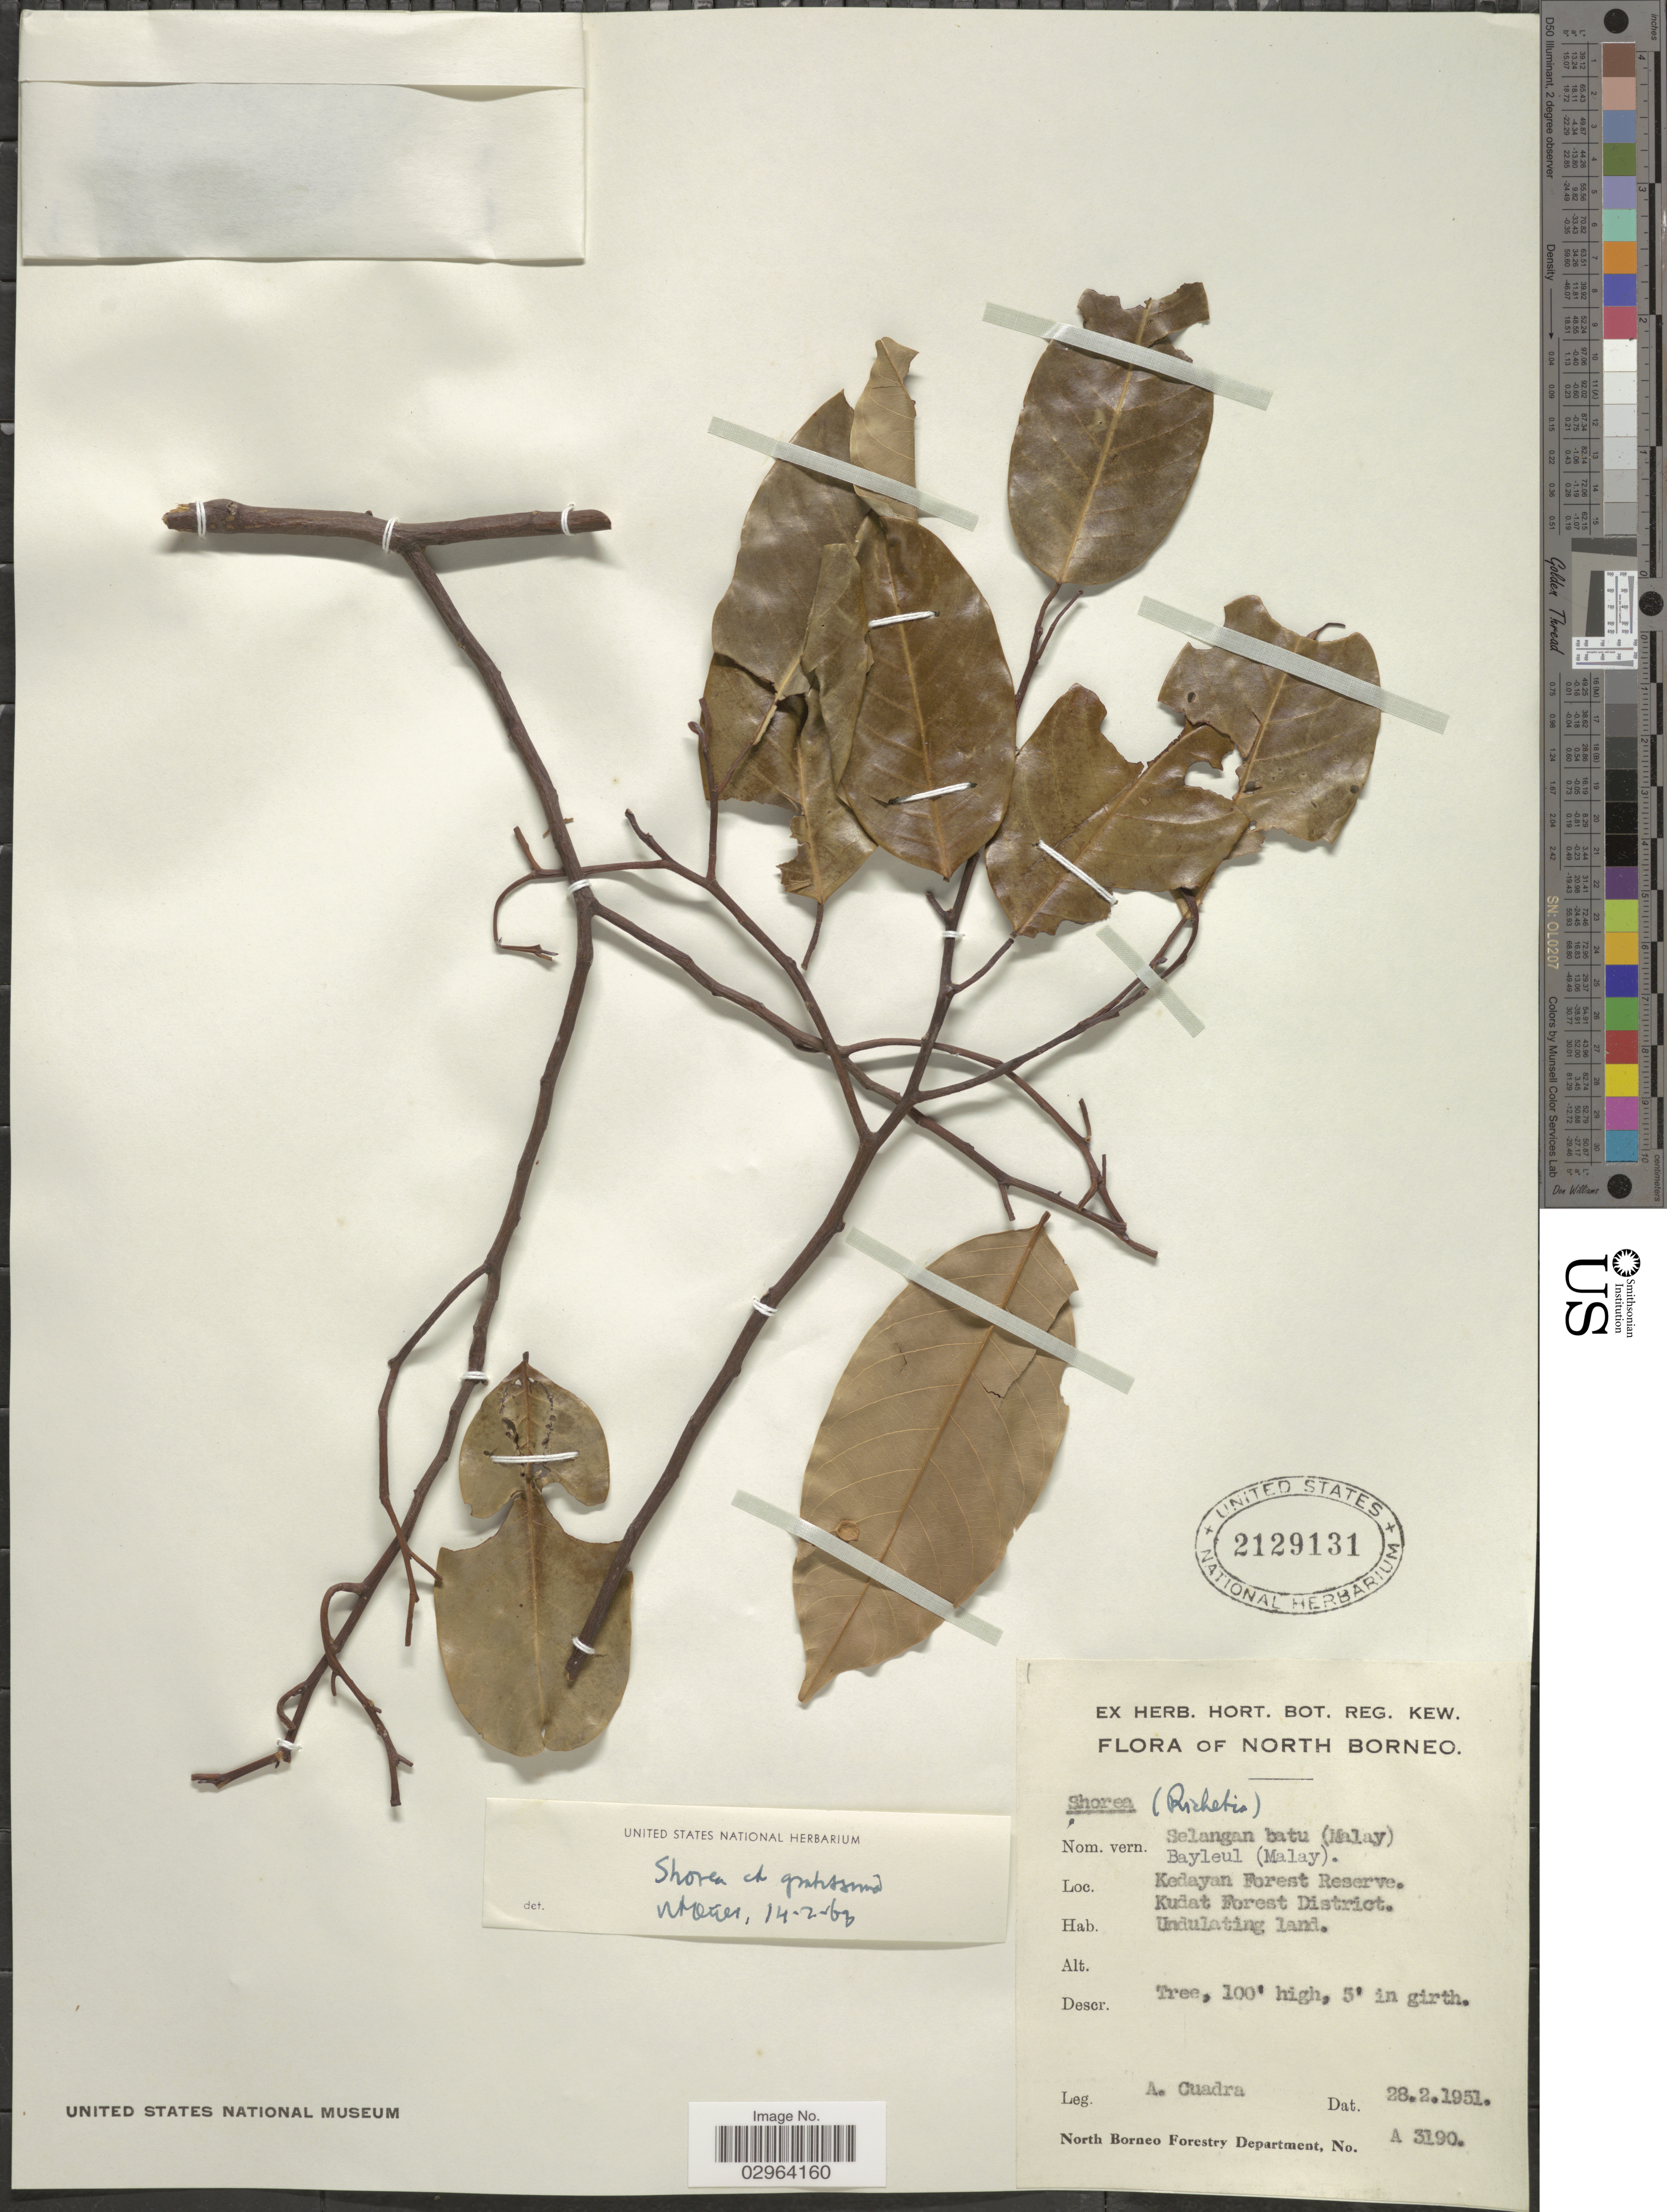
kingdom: Plantae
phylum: Tracheophyta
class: Magnoliopsida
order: Malvales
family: Dipterocarpaceae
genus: Anthoshorea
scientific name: Anthoshorea gratissima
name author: (Wall. ex Kurz) P.S. Ashton & J. Heck.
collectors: A. Cuadra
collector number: A 3190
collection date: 1951-02-28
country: Malaysia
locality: North Borneo. Kedayan Forest Reserve. Kudat Forest District. Undulating land.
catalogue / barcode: US 2129131